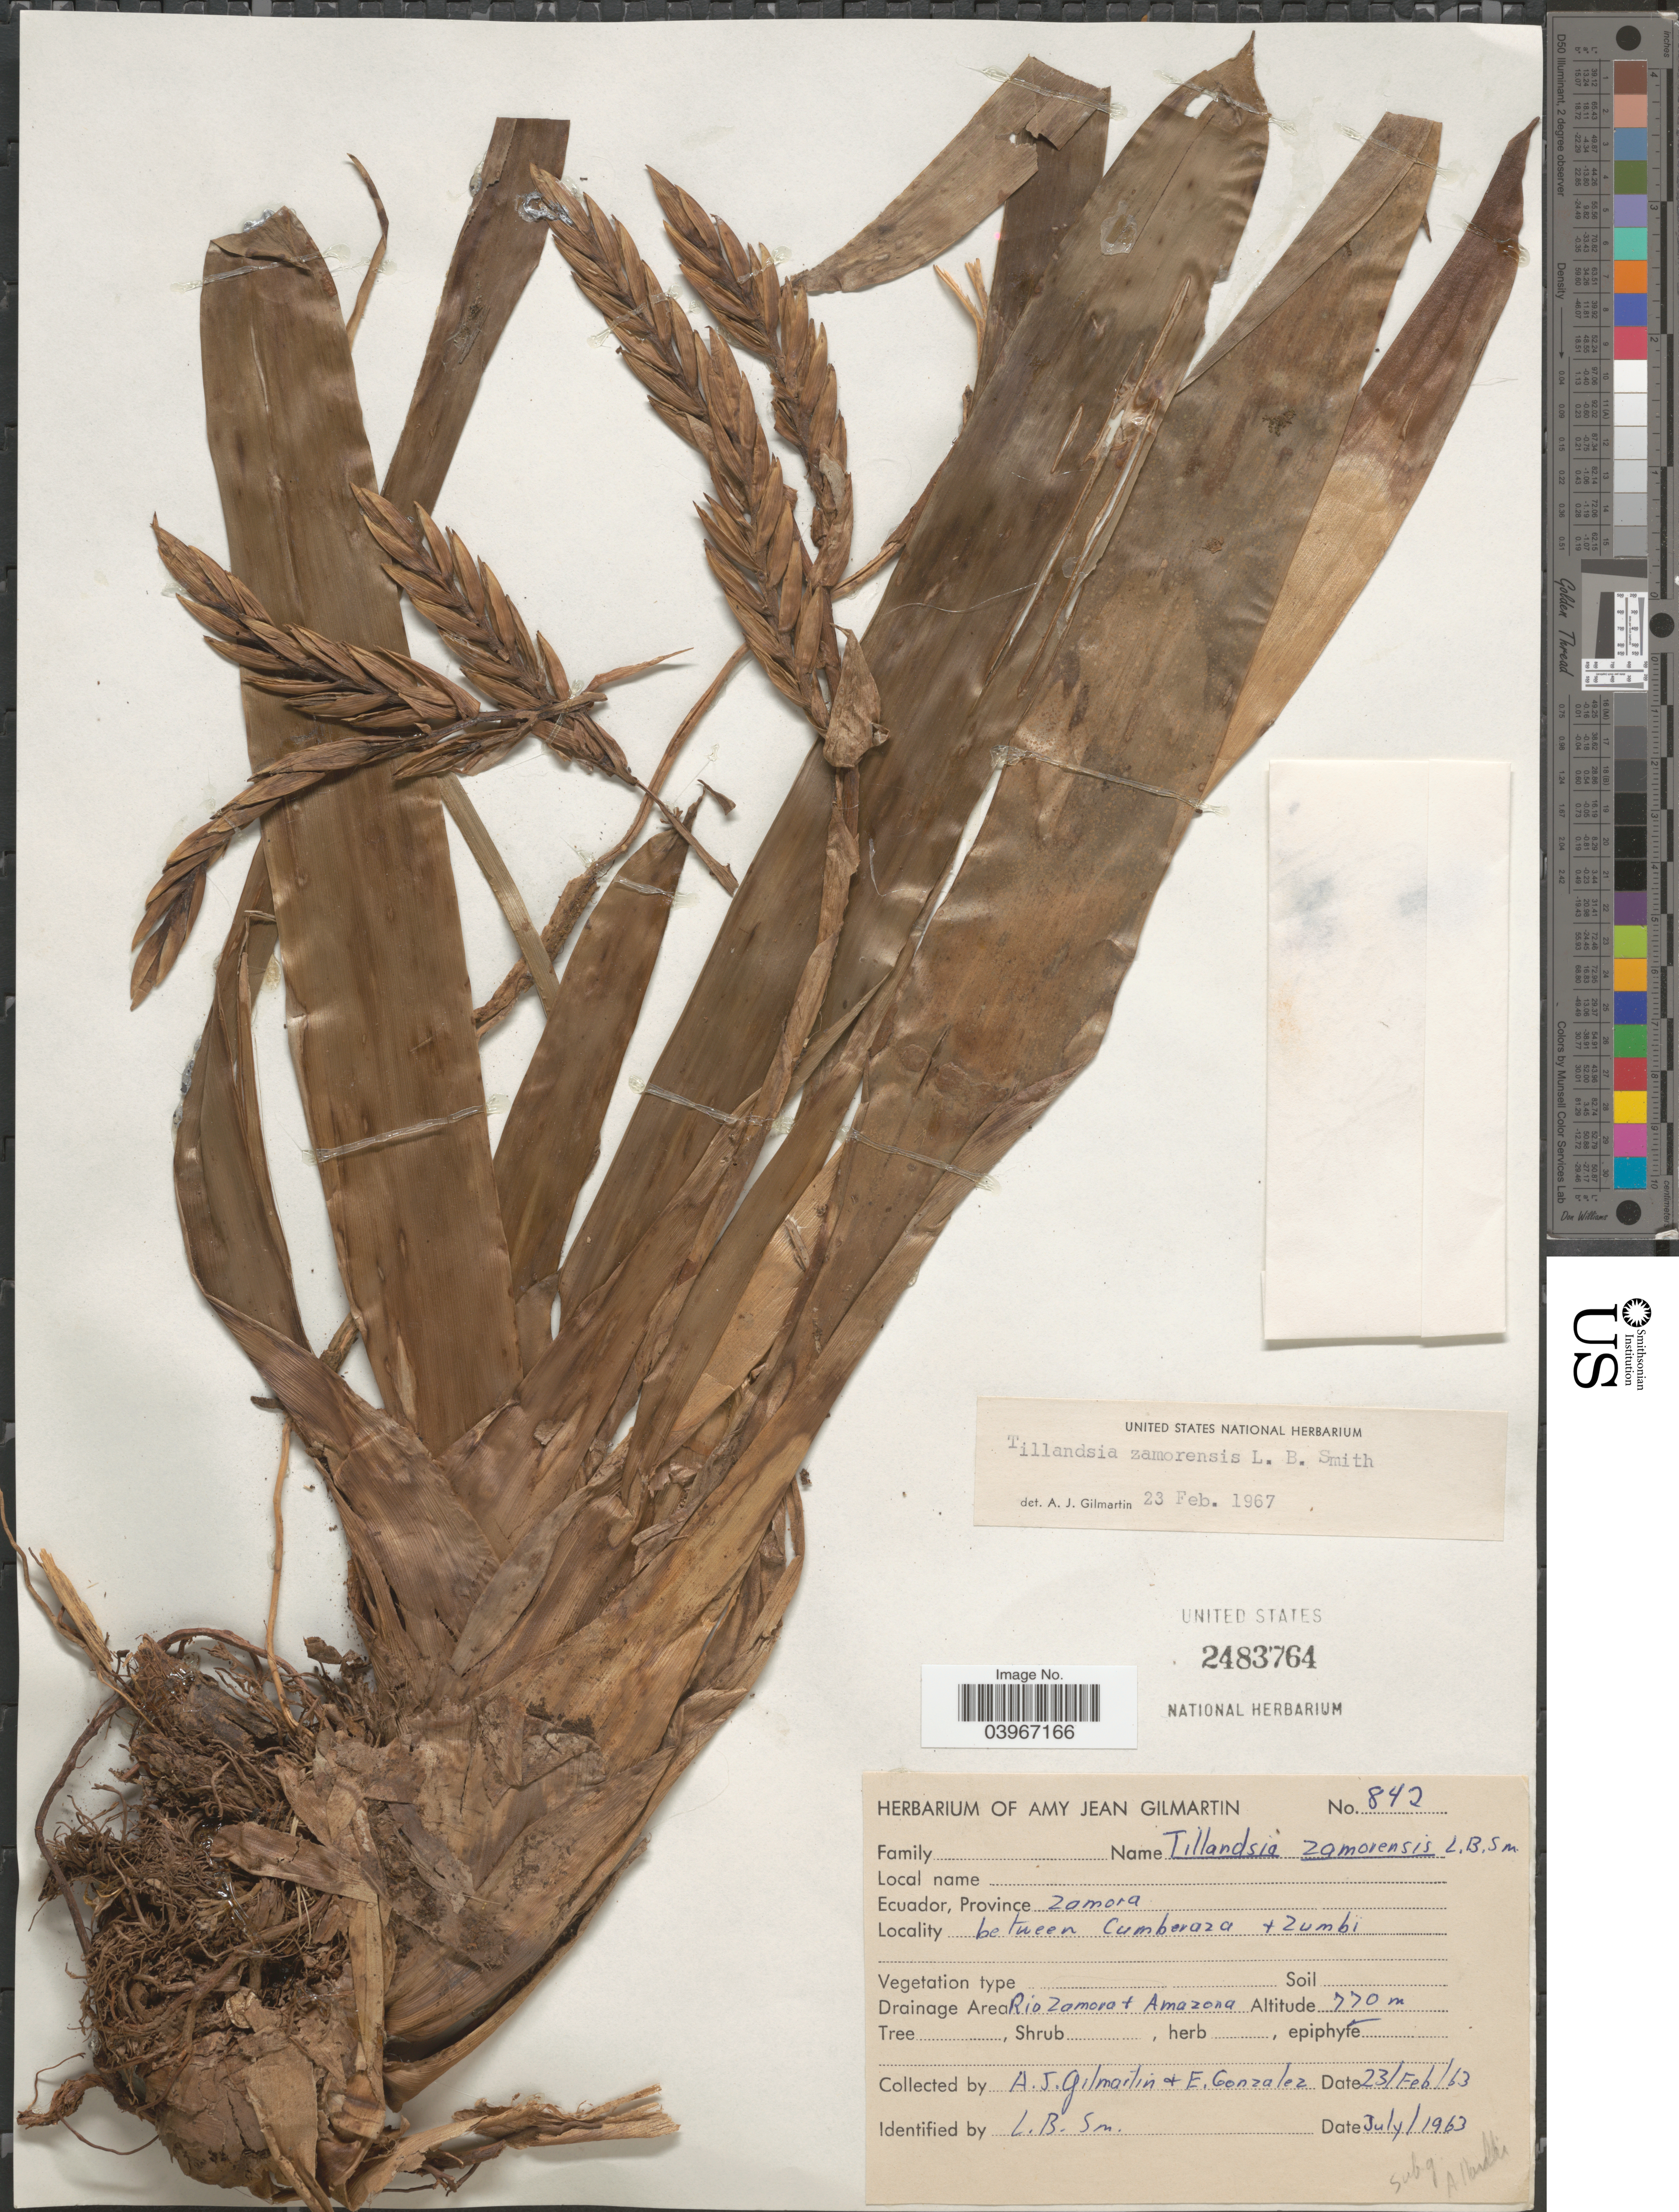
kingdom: Plantae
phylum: Tracheophyta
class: Liliopsida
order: Poales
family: Bromeliaceae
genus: Vriesea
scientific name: Vriesea zamorensis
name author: (L.B. Sm.) L.B. Sm.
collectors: A. J. Gilmartin & E. Gonzalez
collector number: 842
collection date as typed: Transcribed d/m/y: 23/2/63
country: Ecuador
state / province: Zamora-Chinchipe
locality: Province Zamora. Between Cumberaza + Zumbi. Drainage Area Rio Zamora + Amazona.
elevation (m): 770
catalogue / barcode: US 2483764